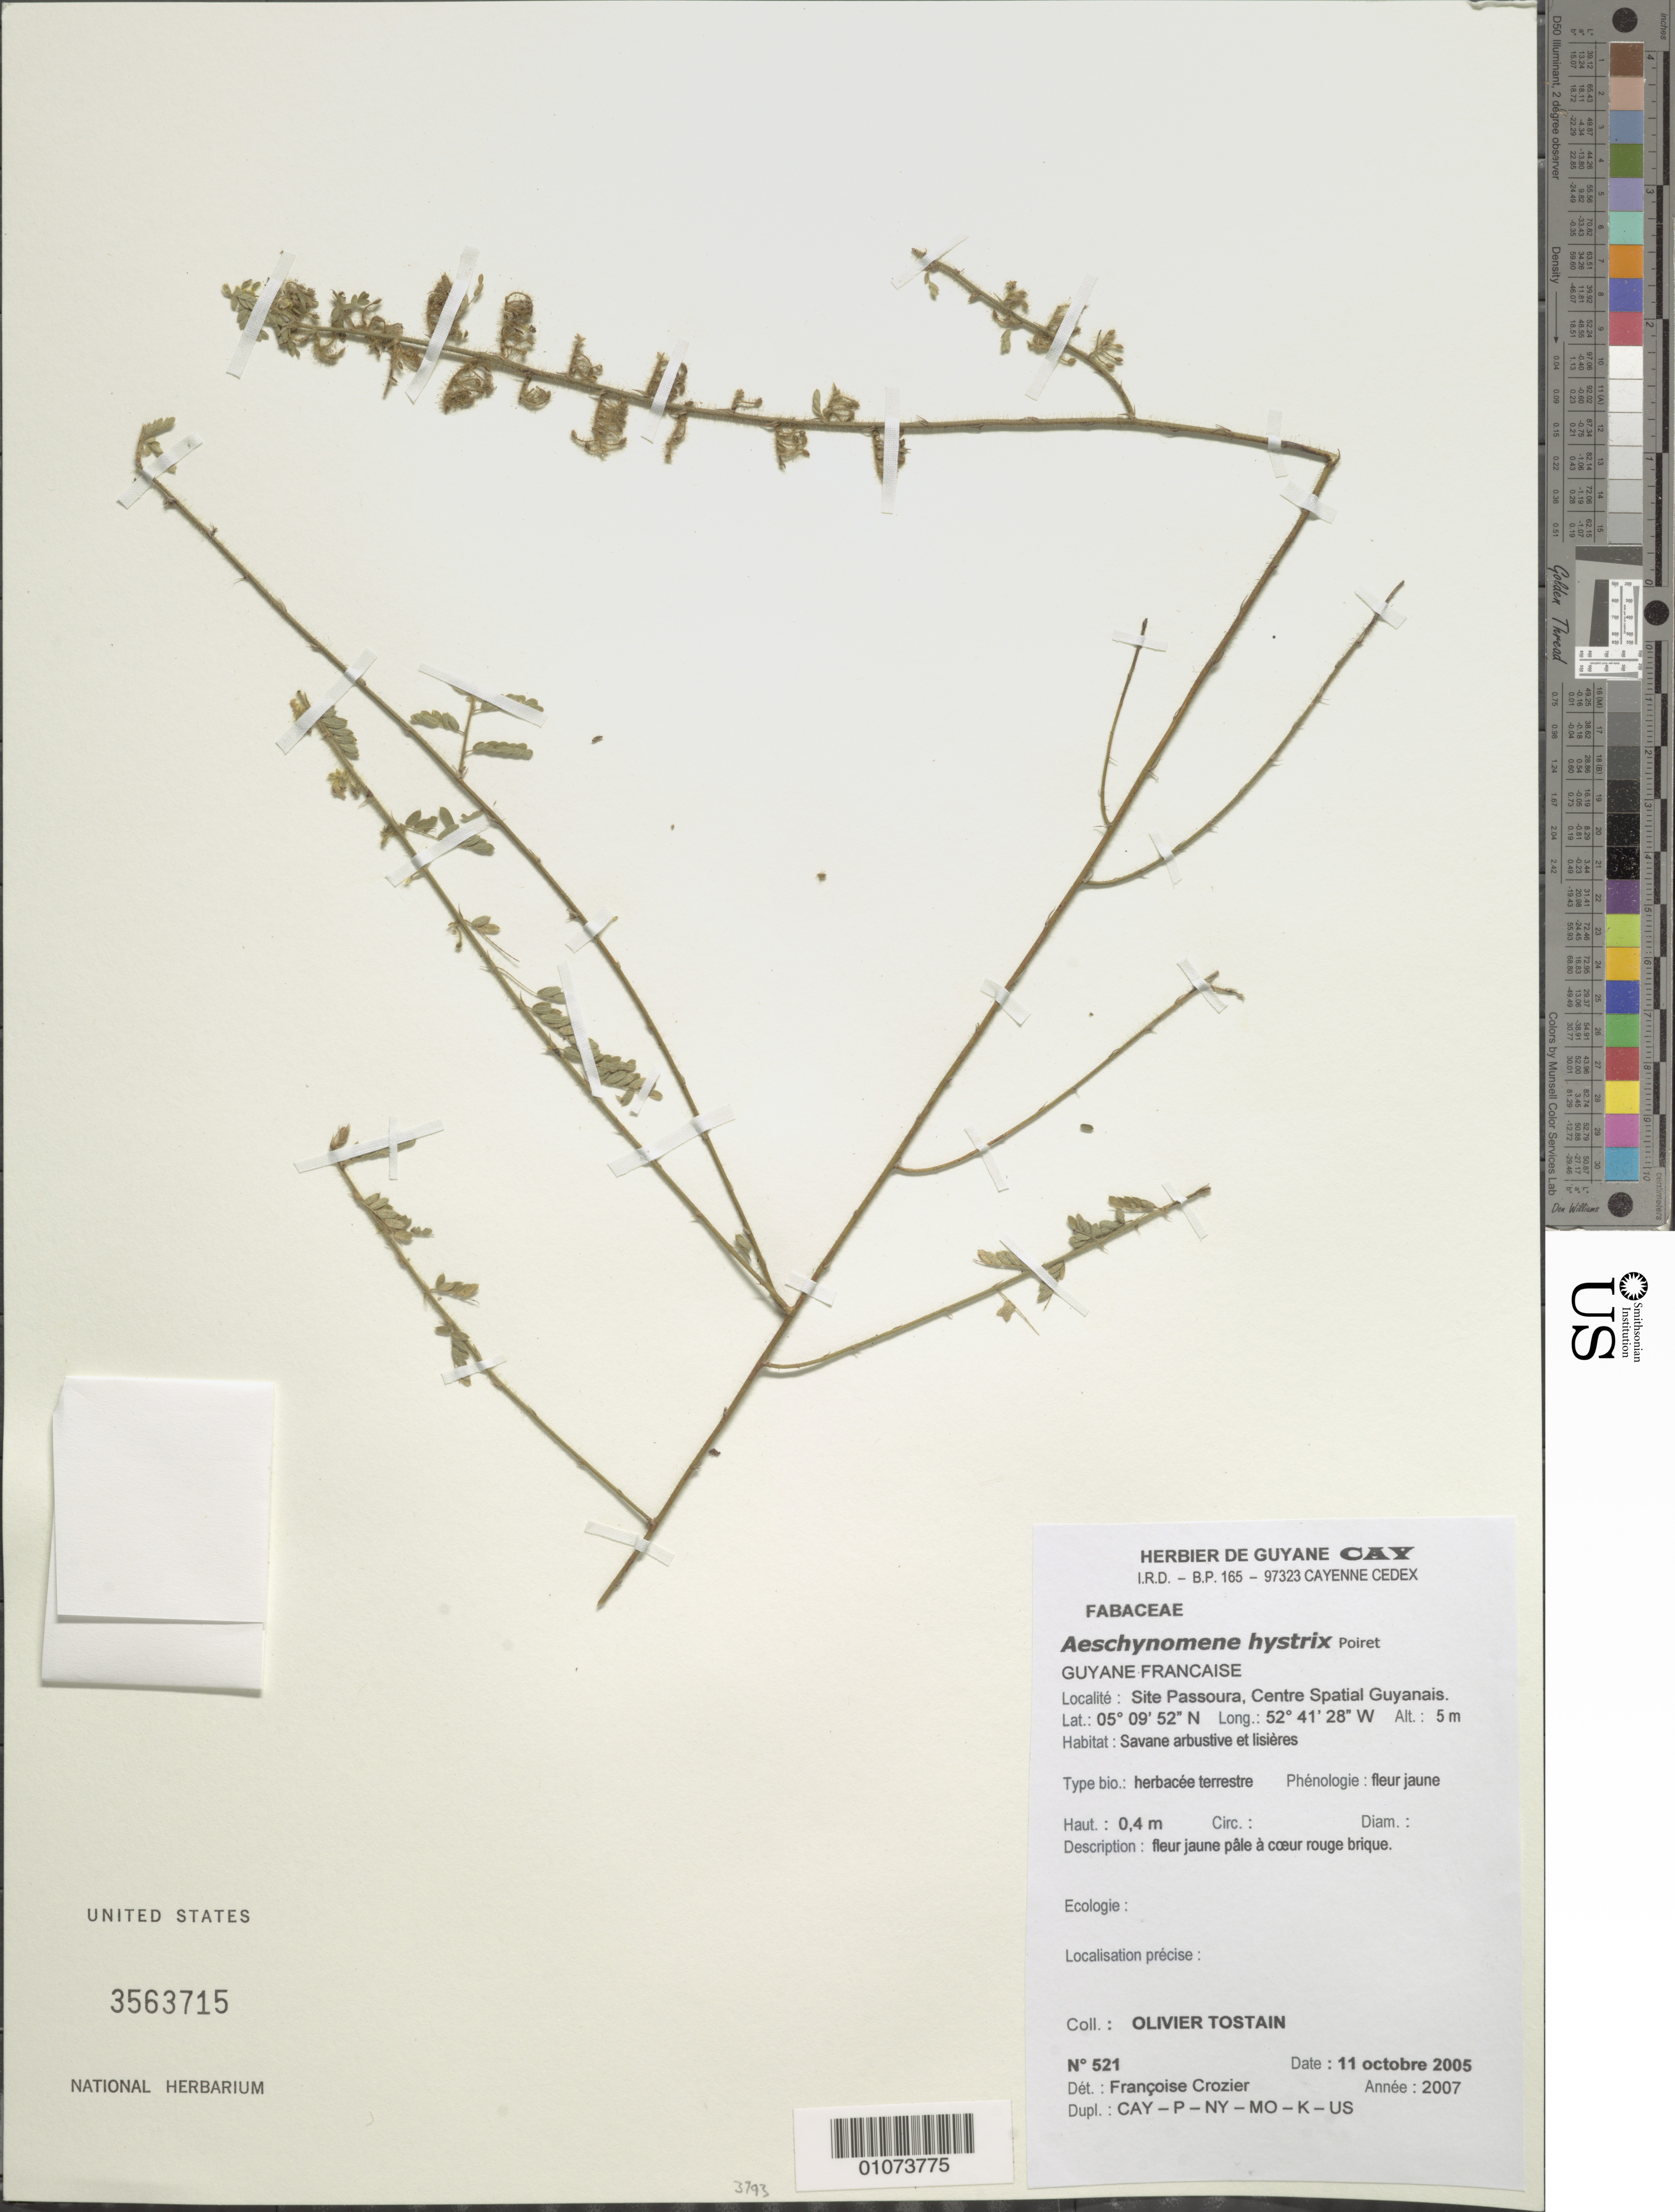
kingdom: Plantae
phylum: Tracheophyta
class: Magnoliopsida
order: Fabales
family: Fabaceae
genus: Aeschynomene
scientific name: Aeschynomene histrix var. histrix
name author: Poir.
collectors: O. Tostain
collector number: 521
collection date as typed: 11-Oct-05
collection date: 2005-10-11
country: French Guiana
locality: Site Passoura, Centre Spatial Guyanais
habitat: Savane arbustive et lisieres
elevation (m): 5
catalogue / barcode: US 3563715